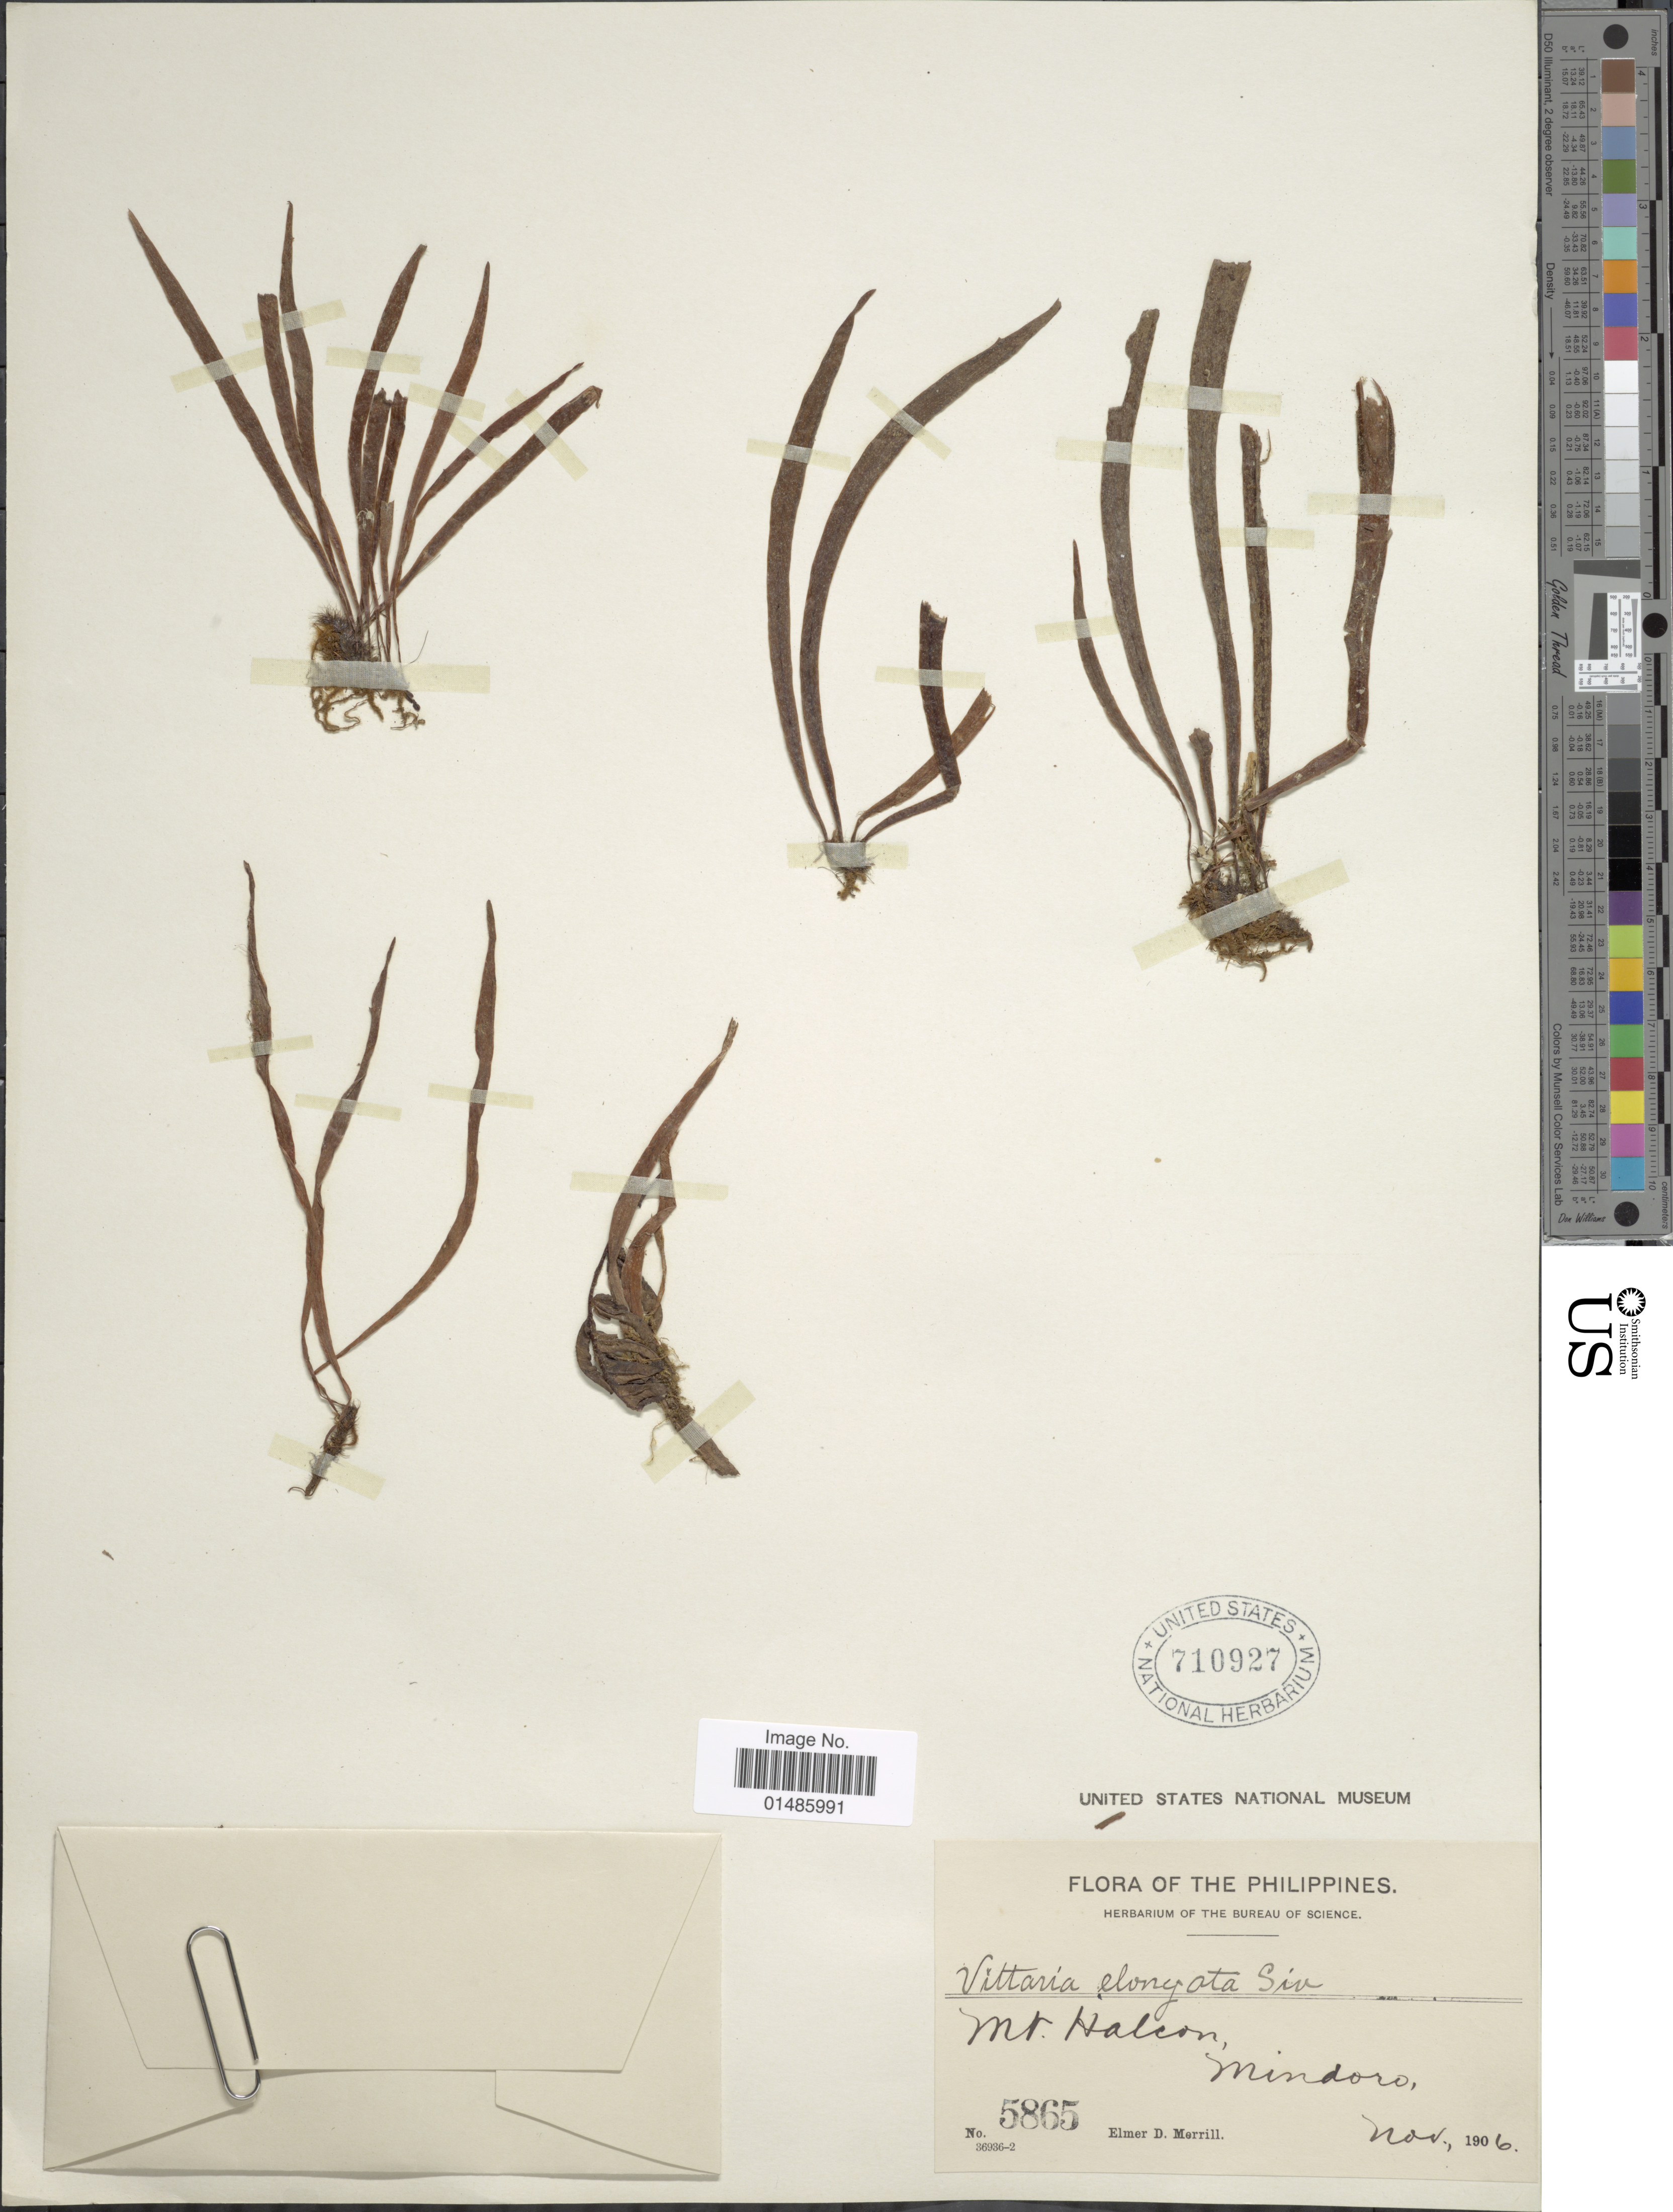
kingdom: Plantae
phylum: Tracheophyta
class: Polypodiopsida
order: Polypodiales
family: Pteridaceae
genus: Haplopteris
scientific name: Haplopteris elongata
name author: (Sw.) Crane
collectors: E. D. Merrill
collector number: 5865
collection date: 1906-11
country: Philippines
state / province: Mimaropa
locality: Mt. Halcon, Mindoro.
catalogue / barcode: US 710927